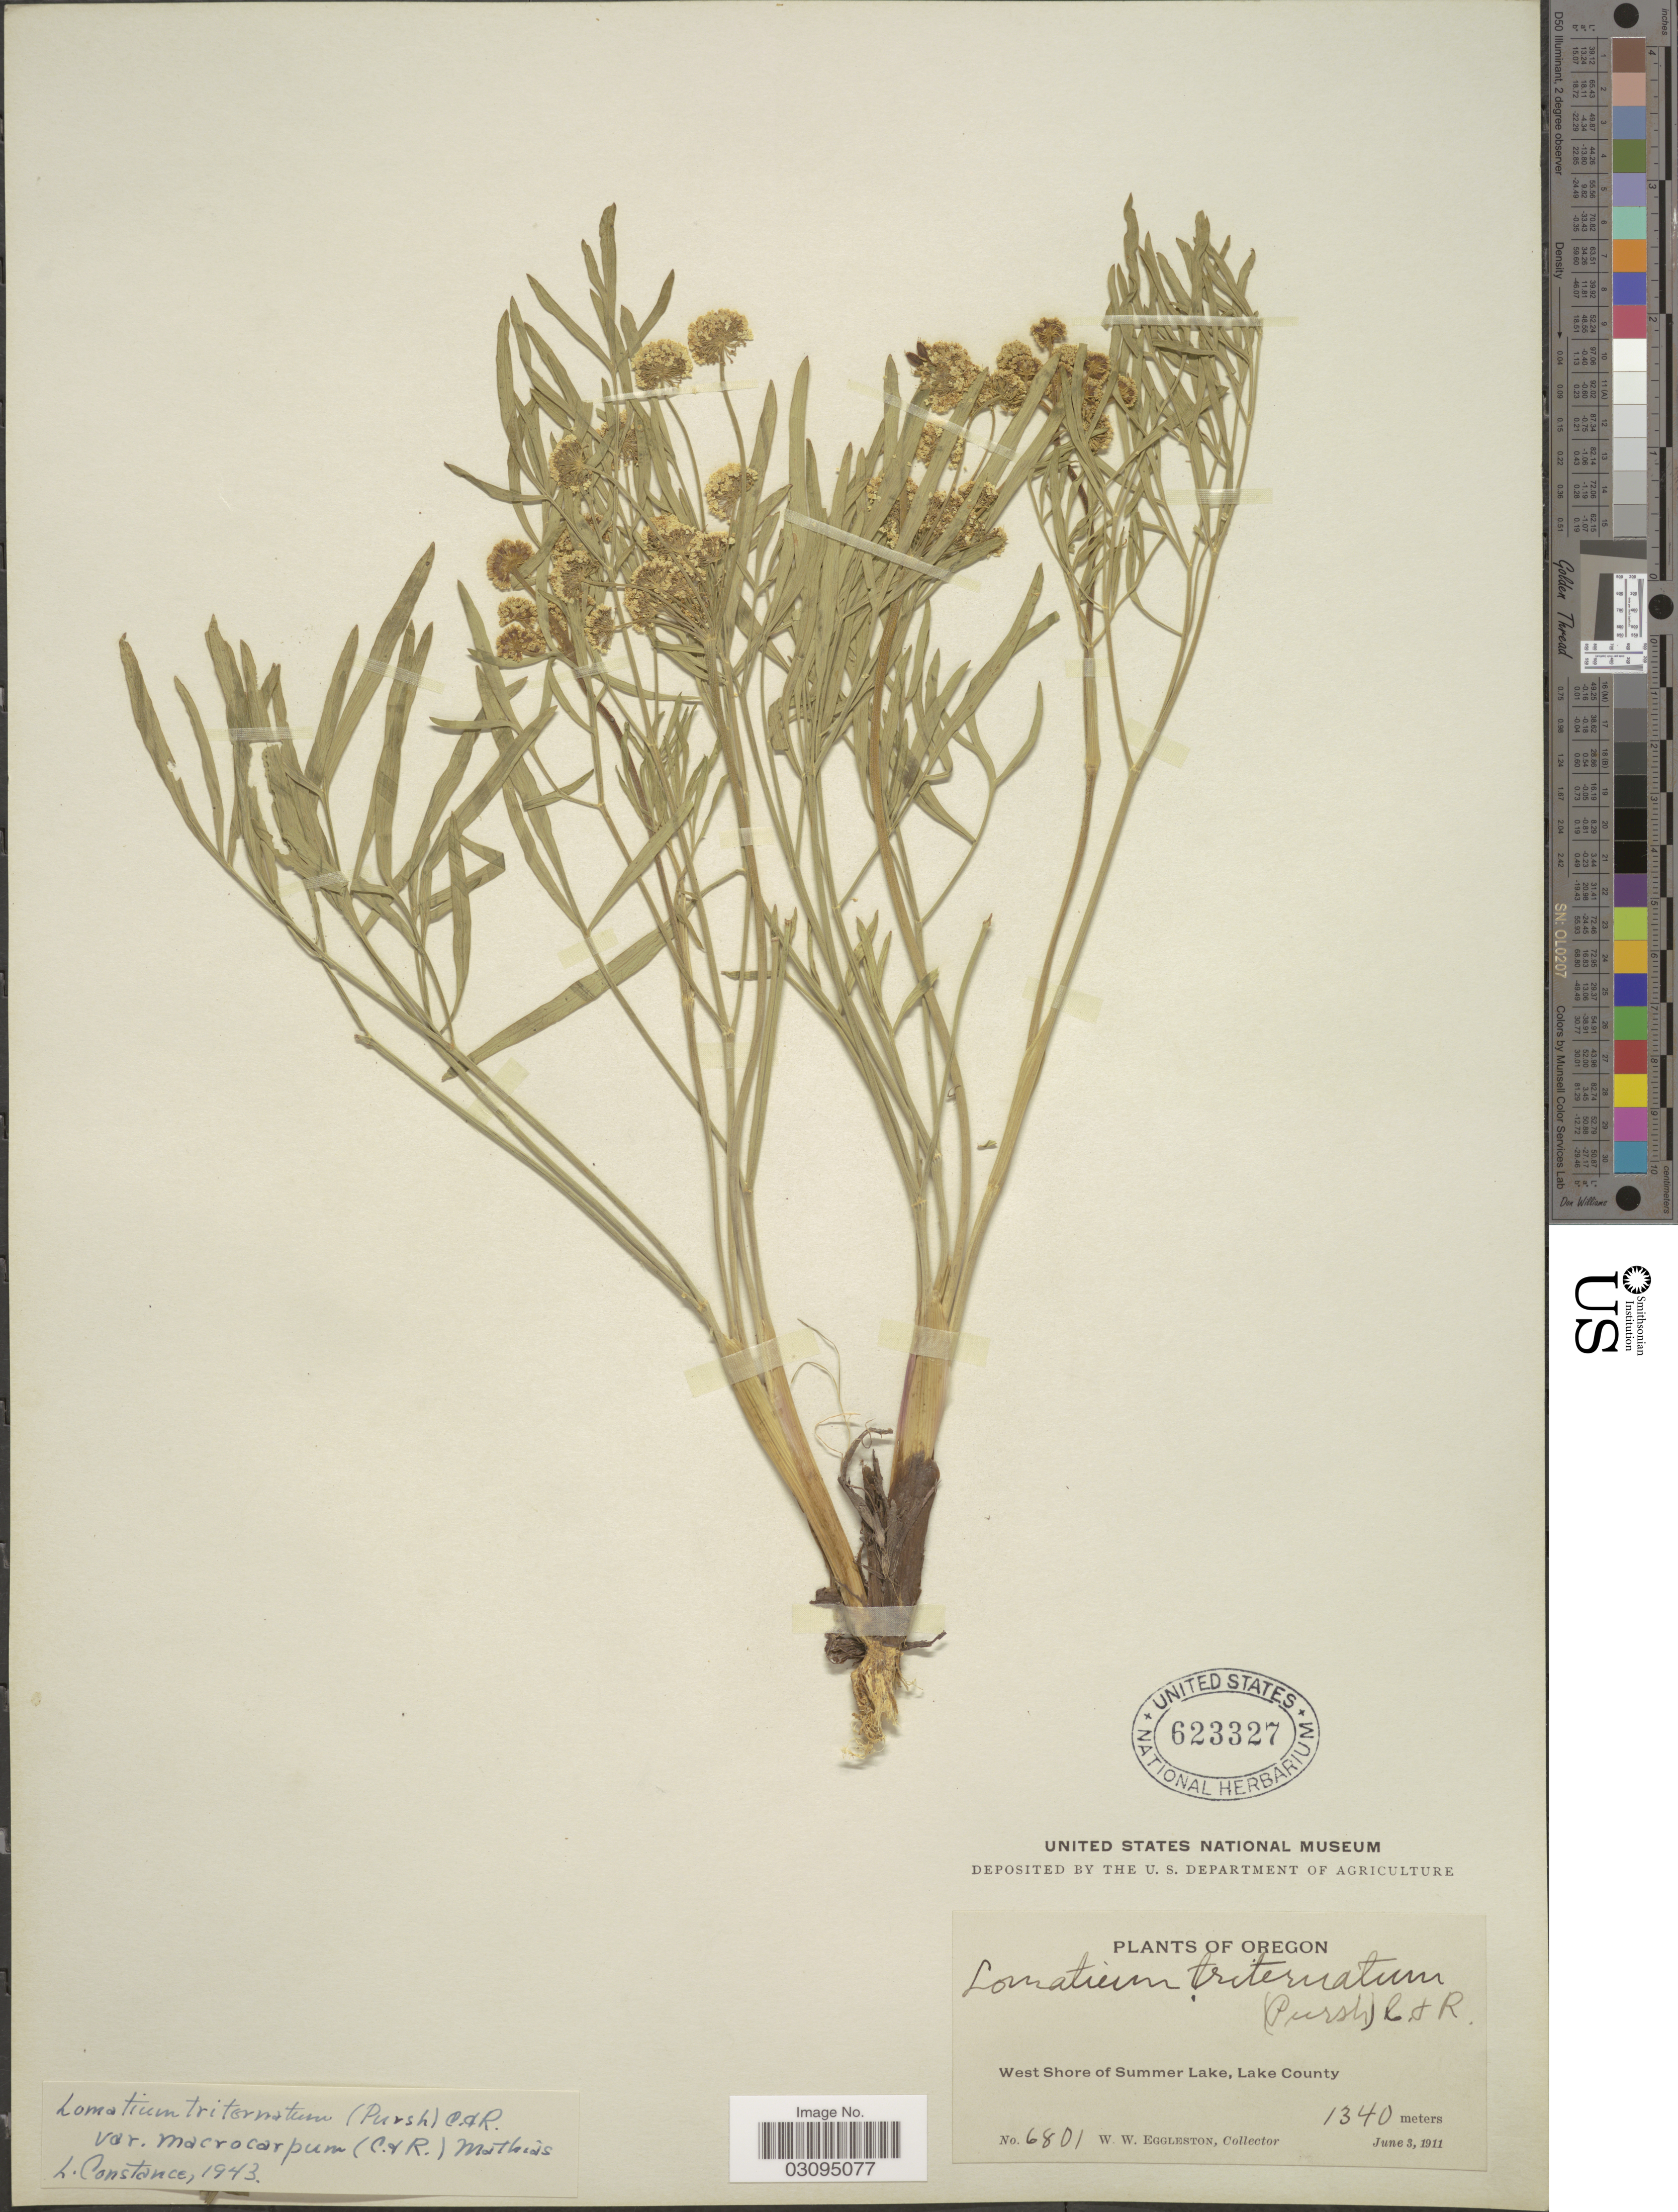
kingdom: Plantae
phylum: Tracheophyta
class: Magnoliopsida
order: Apiales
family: Apiaceae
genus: Lomatium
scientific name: Lomatium triternatum var. macrocarpum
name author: (J.M. Coult. & Rose) Mathias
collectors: W. W. Eggleston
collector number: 6801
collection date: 1911-06-03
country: United States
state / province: Oregon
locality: West Shore of Summer Lake, Lake County.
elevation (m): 1340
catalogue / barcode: US 623327